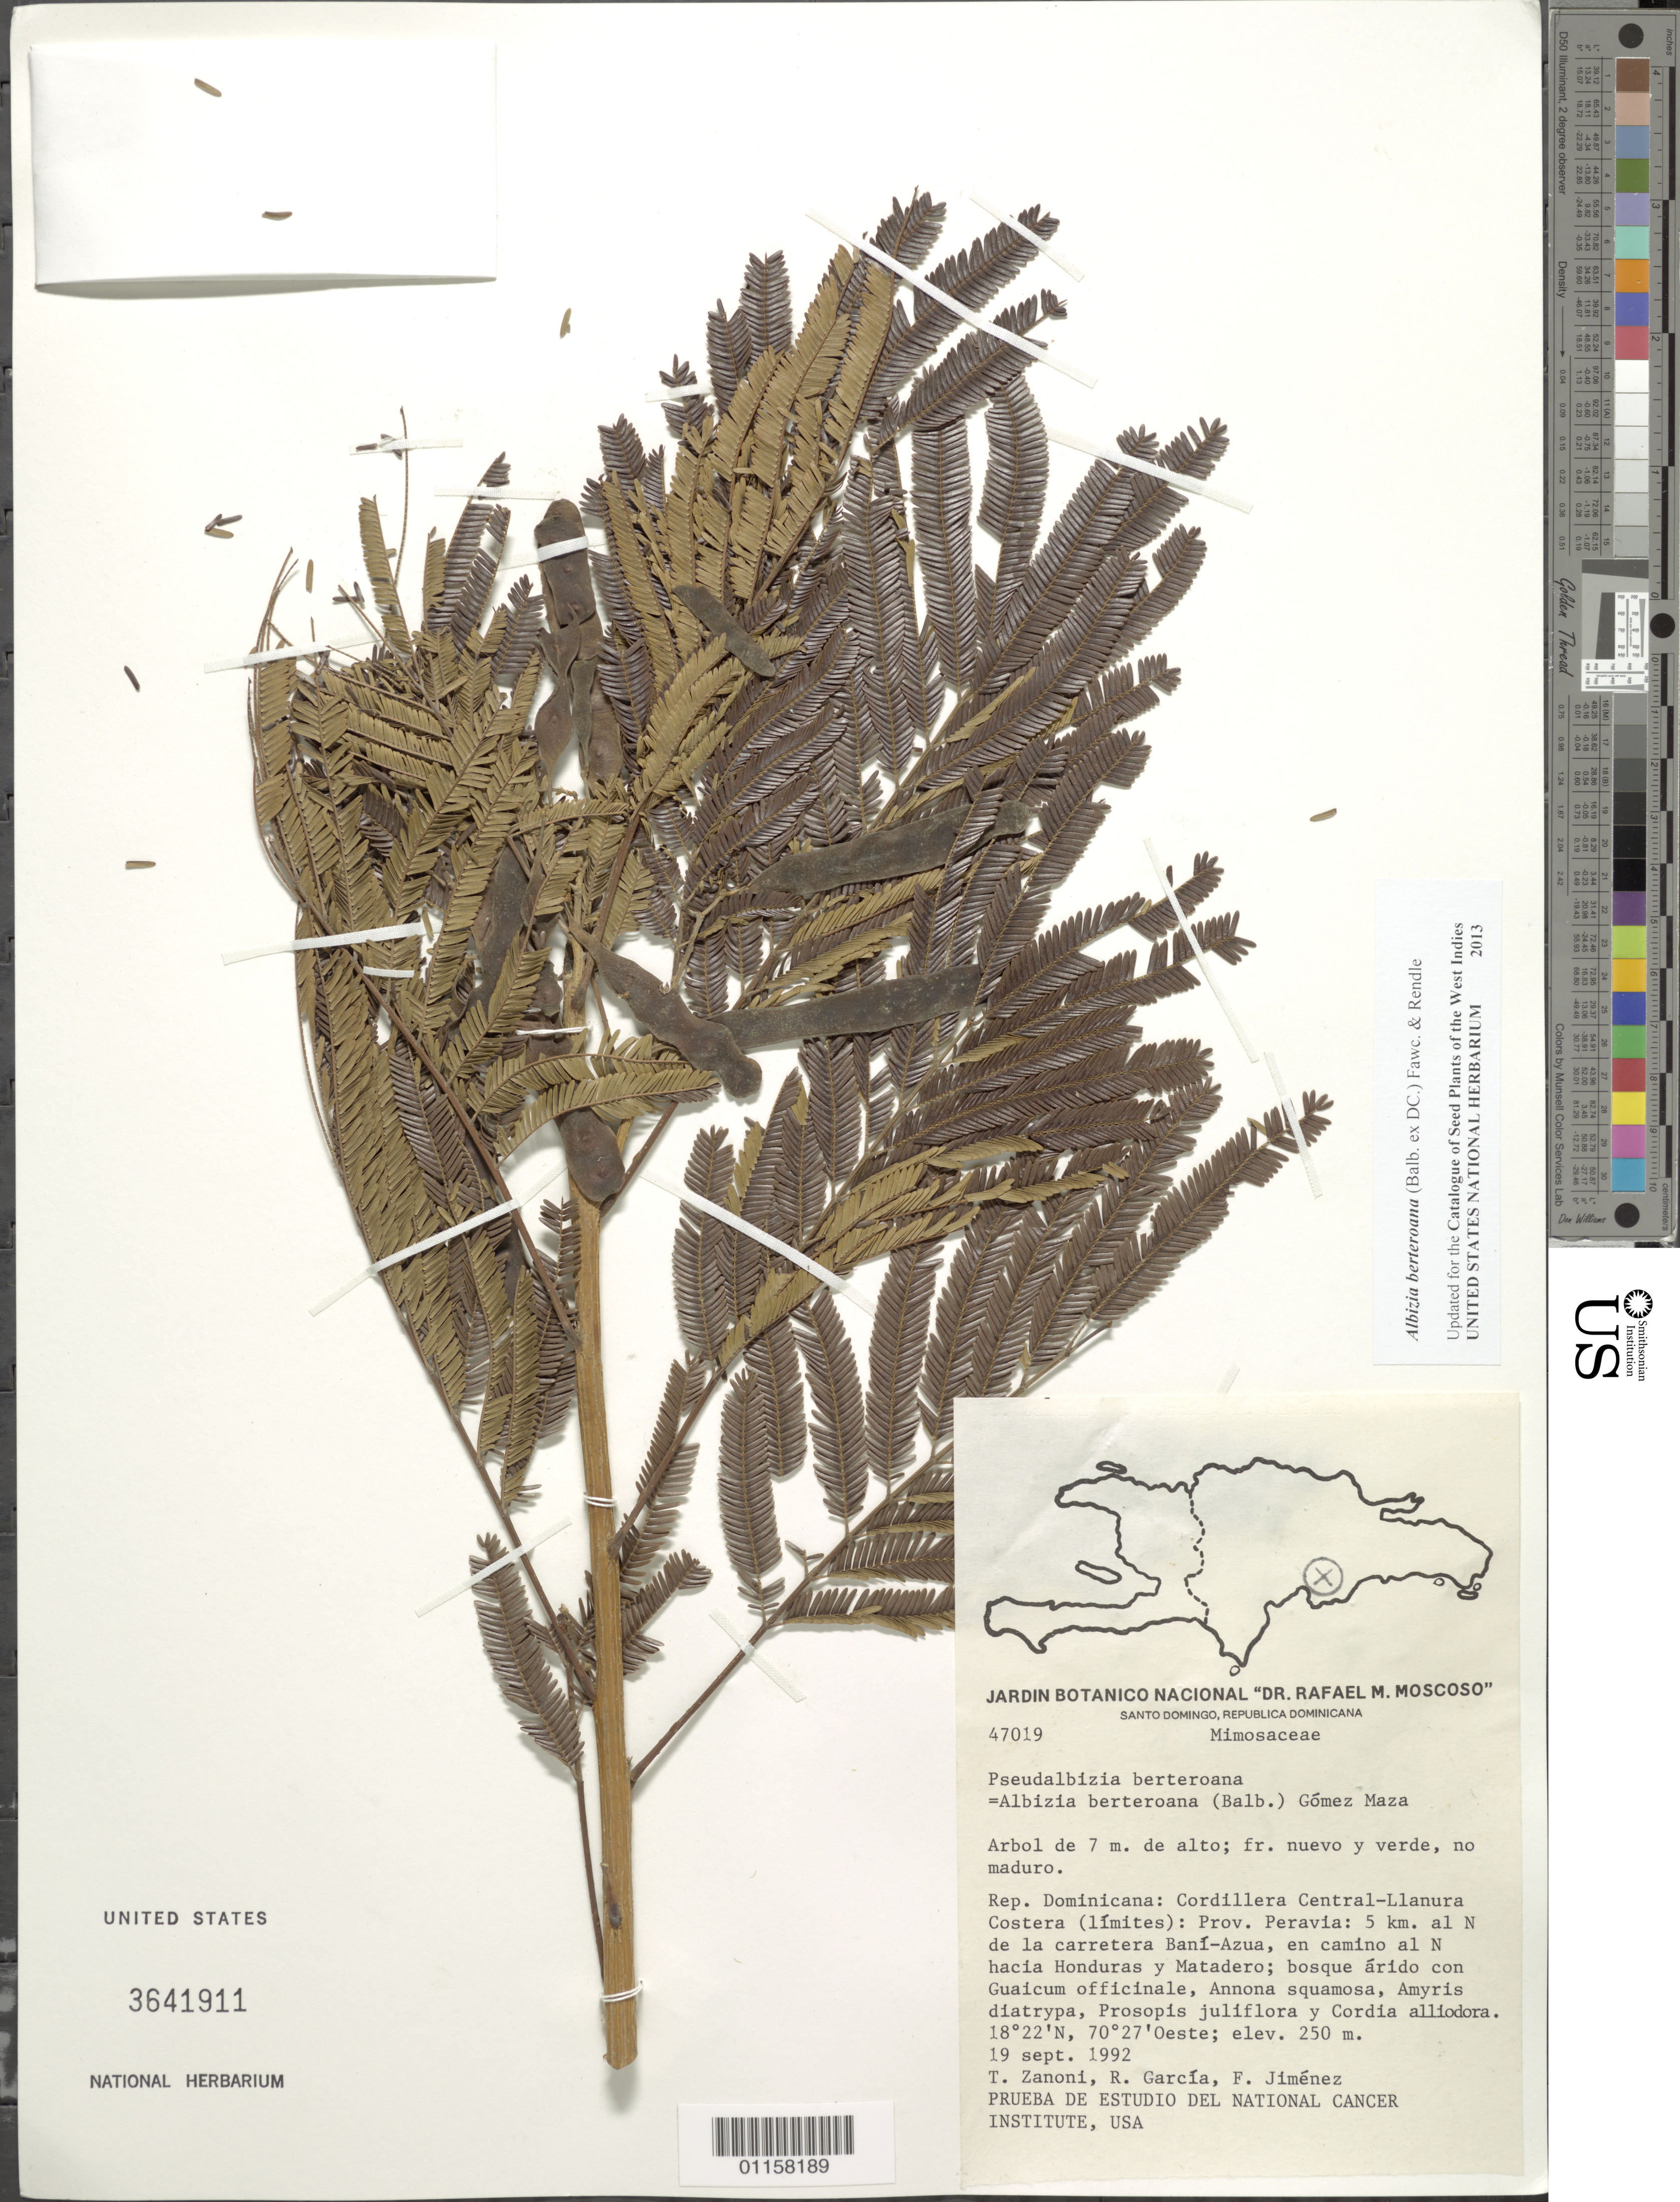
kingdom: Plantae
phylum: Tracheophyta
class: Magnoliopsida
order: Fabales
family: Fabaceae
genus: Pseudalbizzia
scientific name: Pseudalbizzia berteroana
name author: (Balb. ex DC.) Britton & Rose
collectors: T. A. Zanoni, R. García & F. Jiménez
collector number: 47019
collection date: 1992-09-19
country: Dominican Republic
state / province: Peravia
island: Hispaniola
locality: Cordillera Central-Llanura Costera (límites); 5 km al N de la carretera Baní-Azua, en camino al N hacia Honduras y Matadero.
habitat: Bosque árido con Guaicum officinale, Annona squamosa, Amyris diatrypa, Prosopis juliflora y Cordia alliodora.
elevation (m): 250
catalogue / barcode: US 3641911